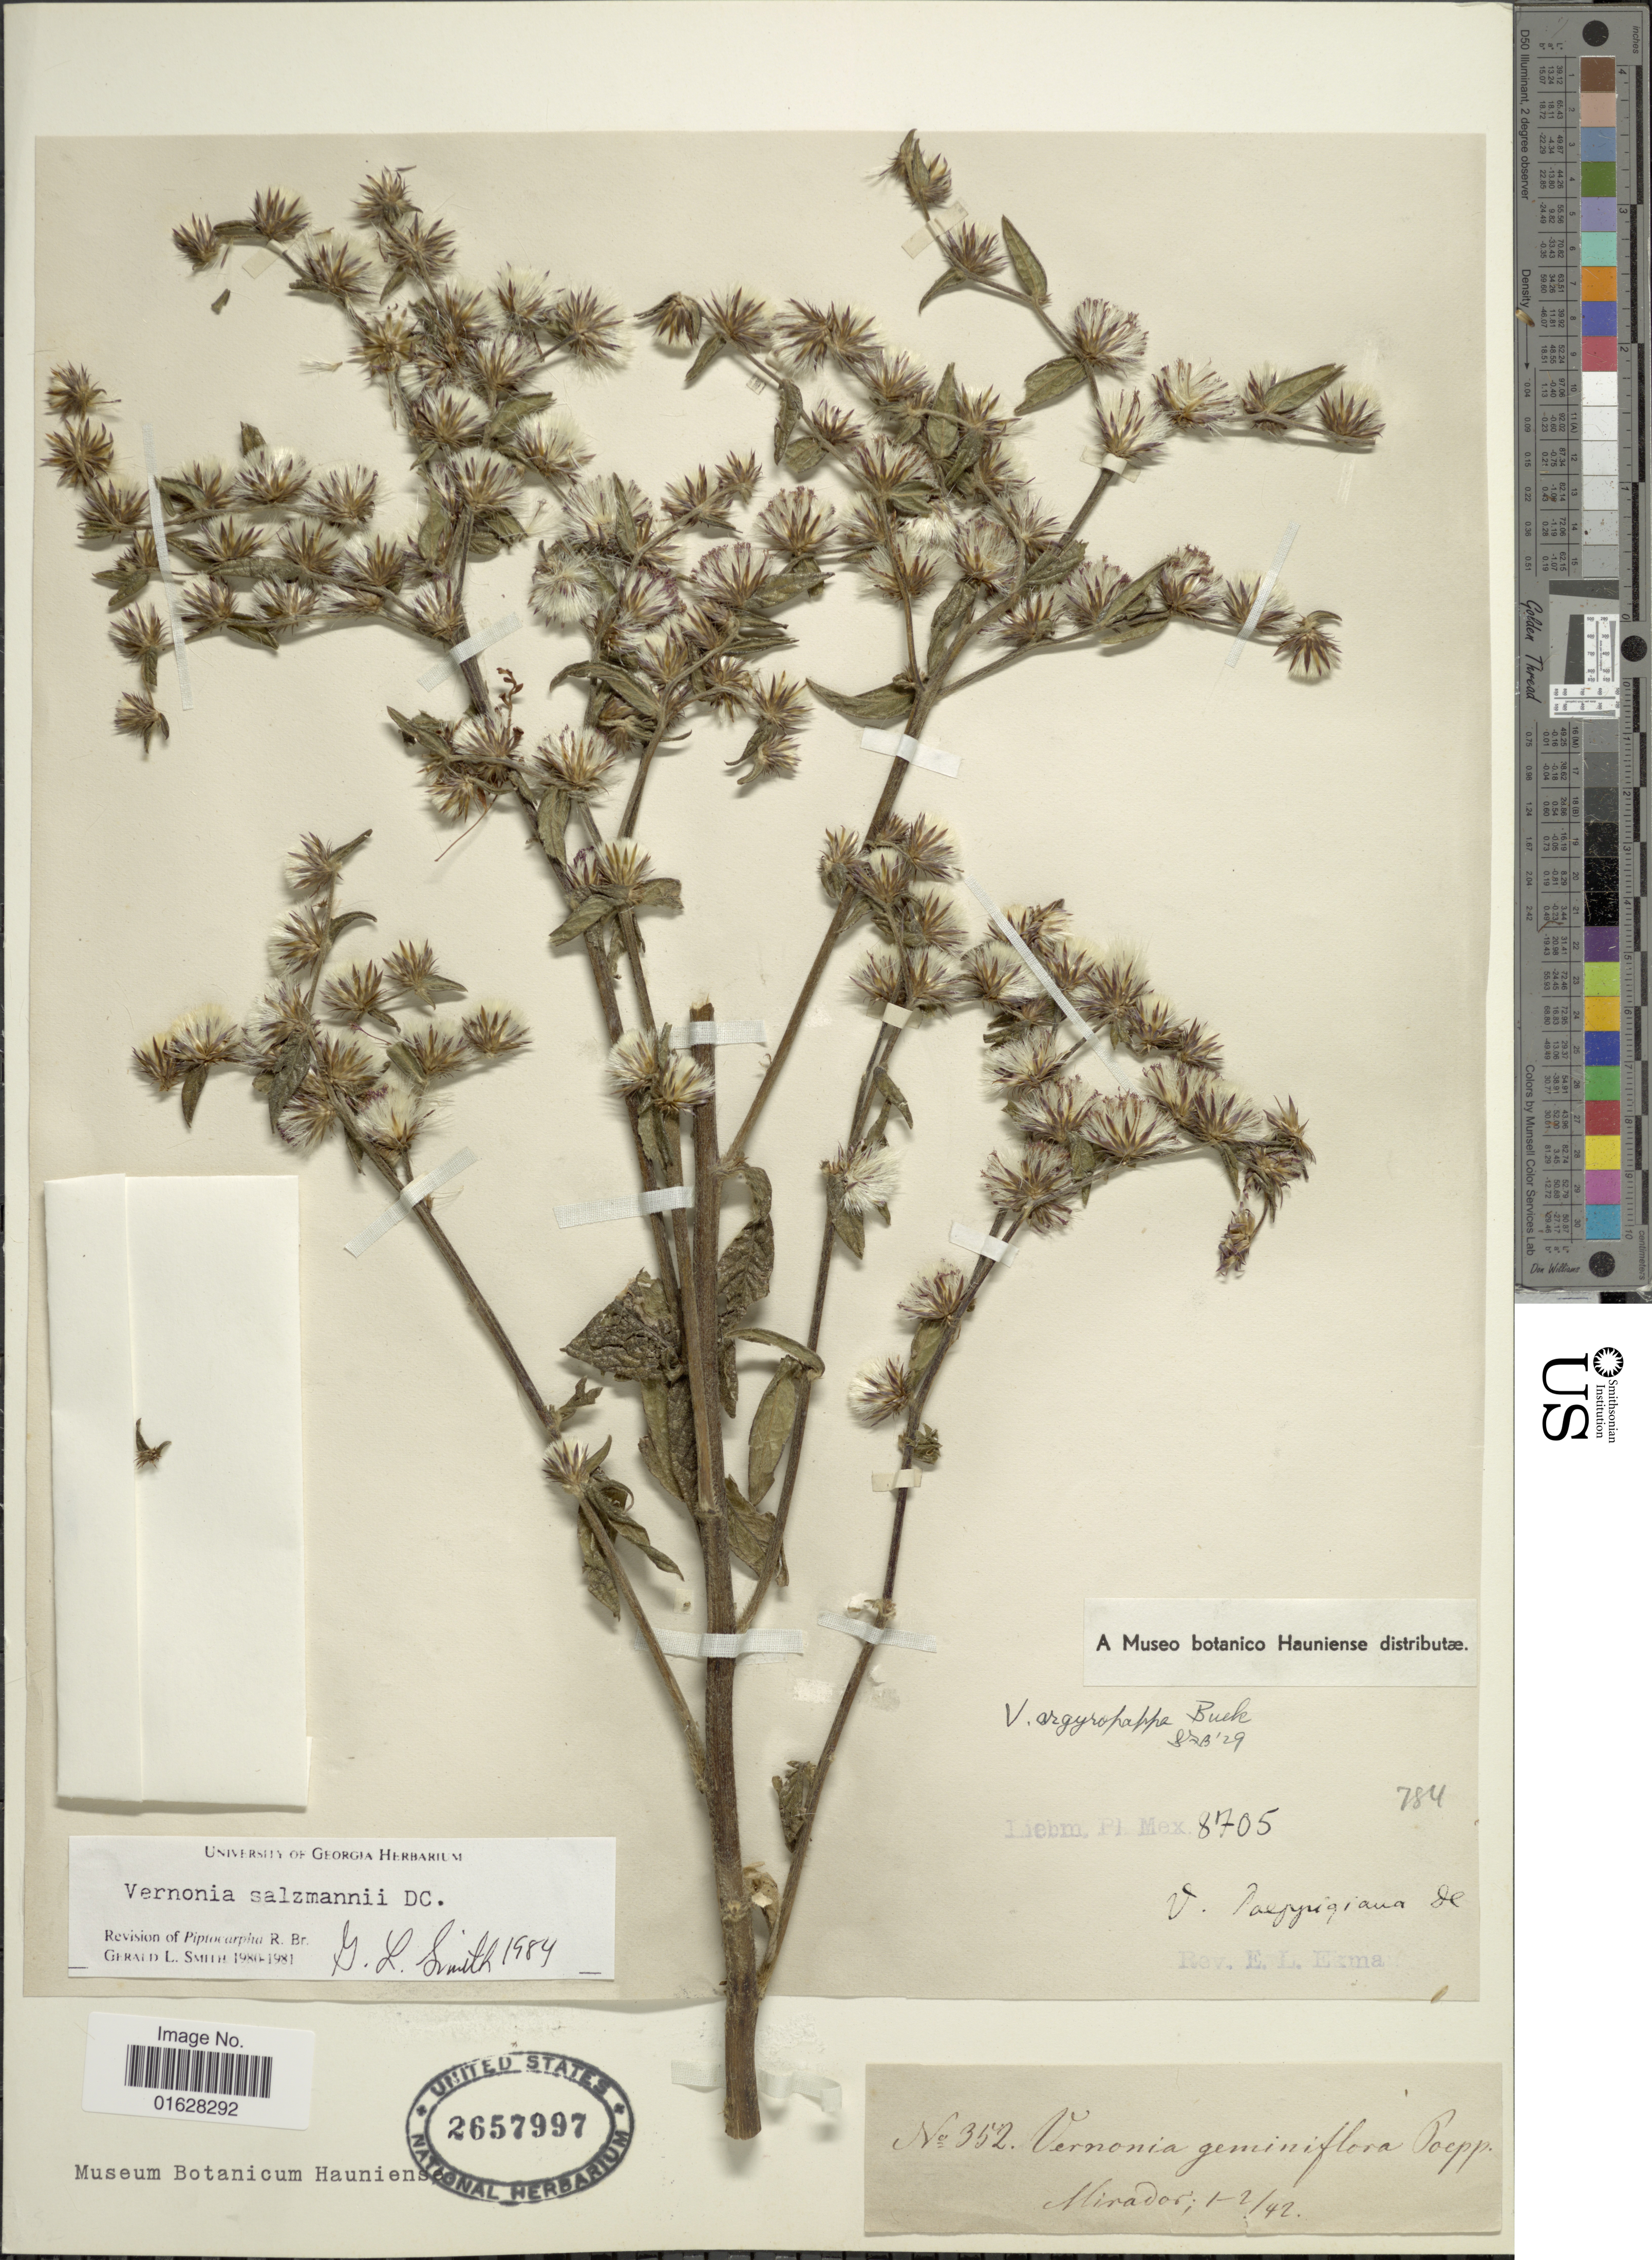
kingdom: Plantae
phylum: Tracheophyta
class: Magnoliopsida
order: Asterales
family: Asteraceae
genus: Lepidaploa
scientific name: Lepidaploa salzmannii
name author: (DC.) H. Rob.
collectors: F. M. Liebmann & E. Ekma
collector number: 352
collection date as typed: Transcribed d/m/y: /1/42 to /2/42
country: Mexico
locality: Mex., Mirador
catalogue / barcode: US 2657997